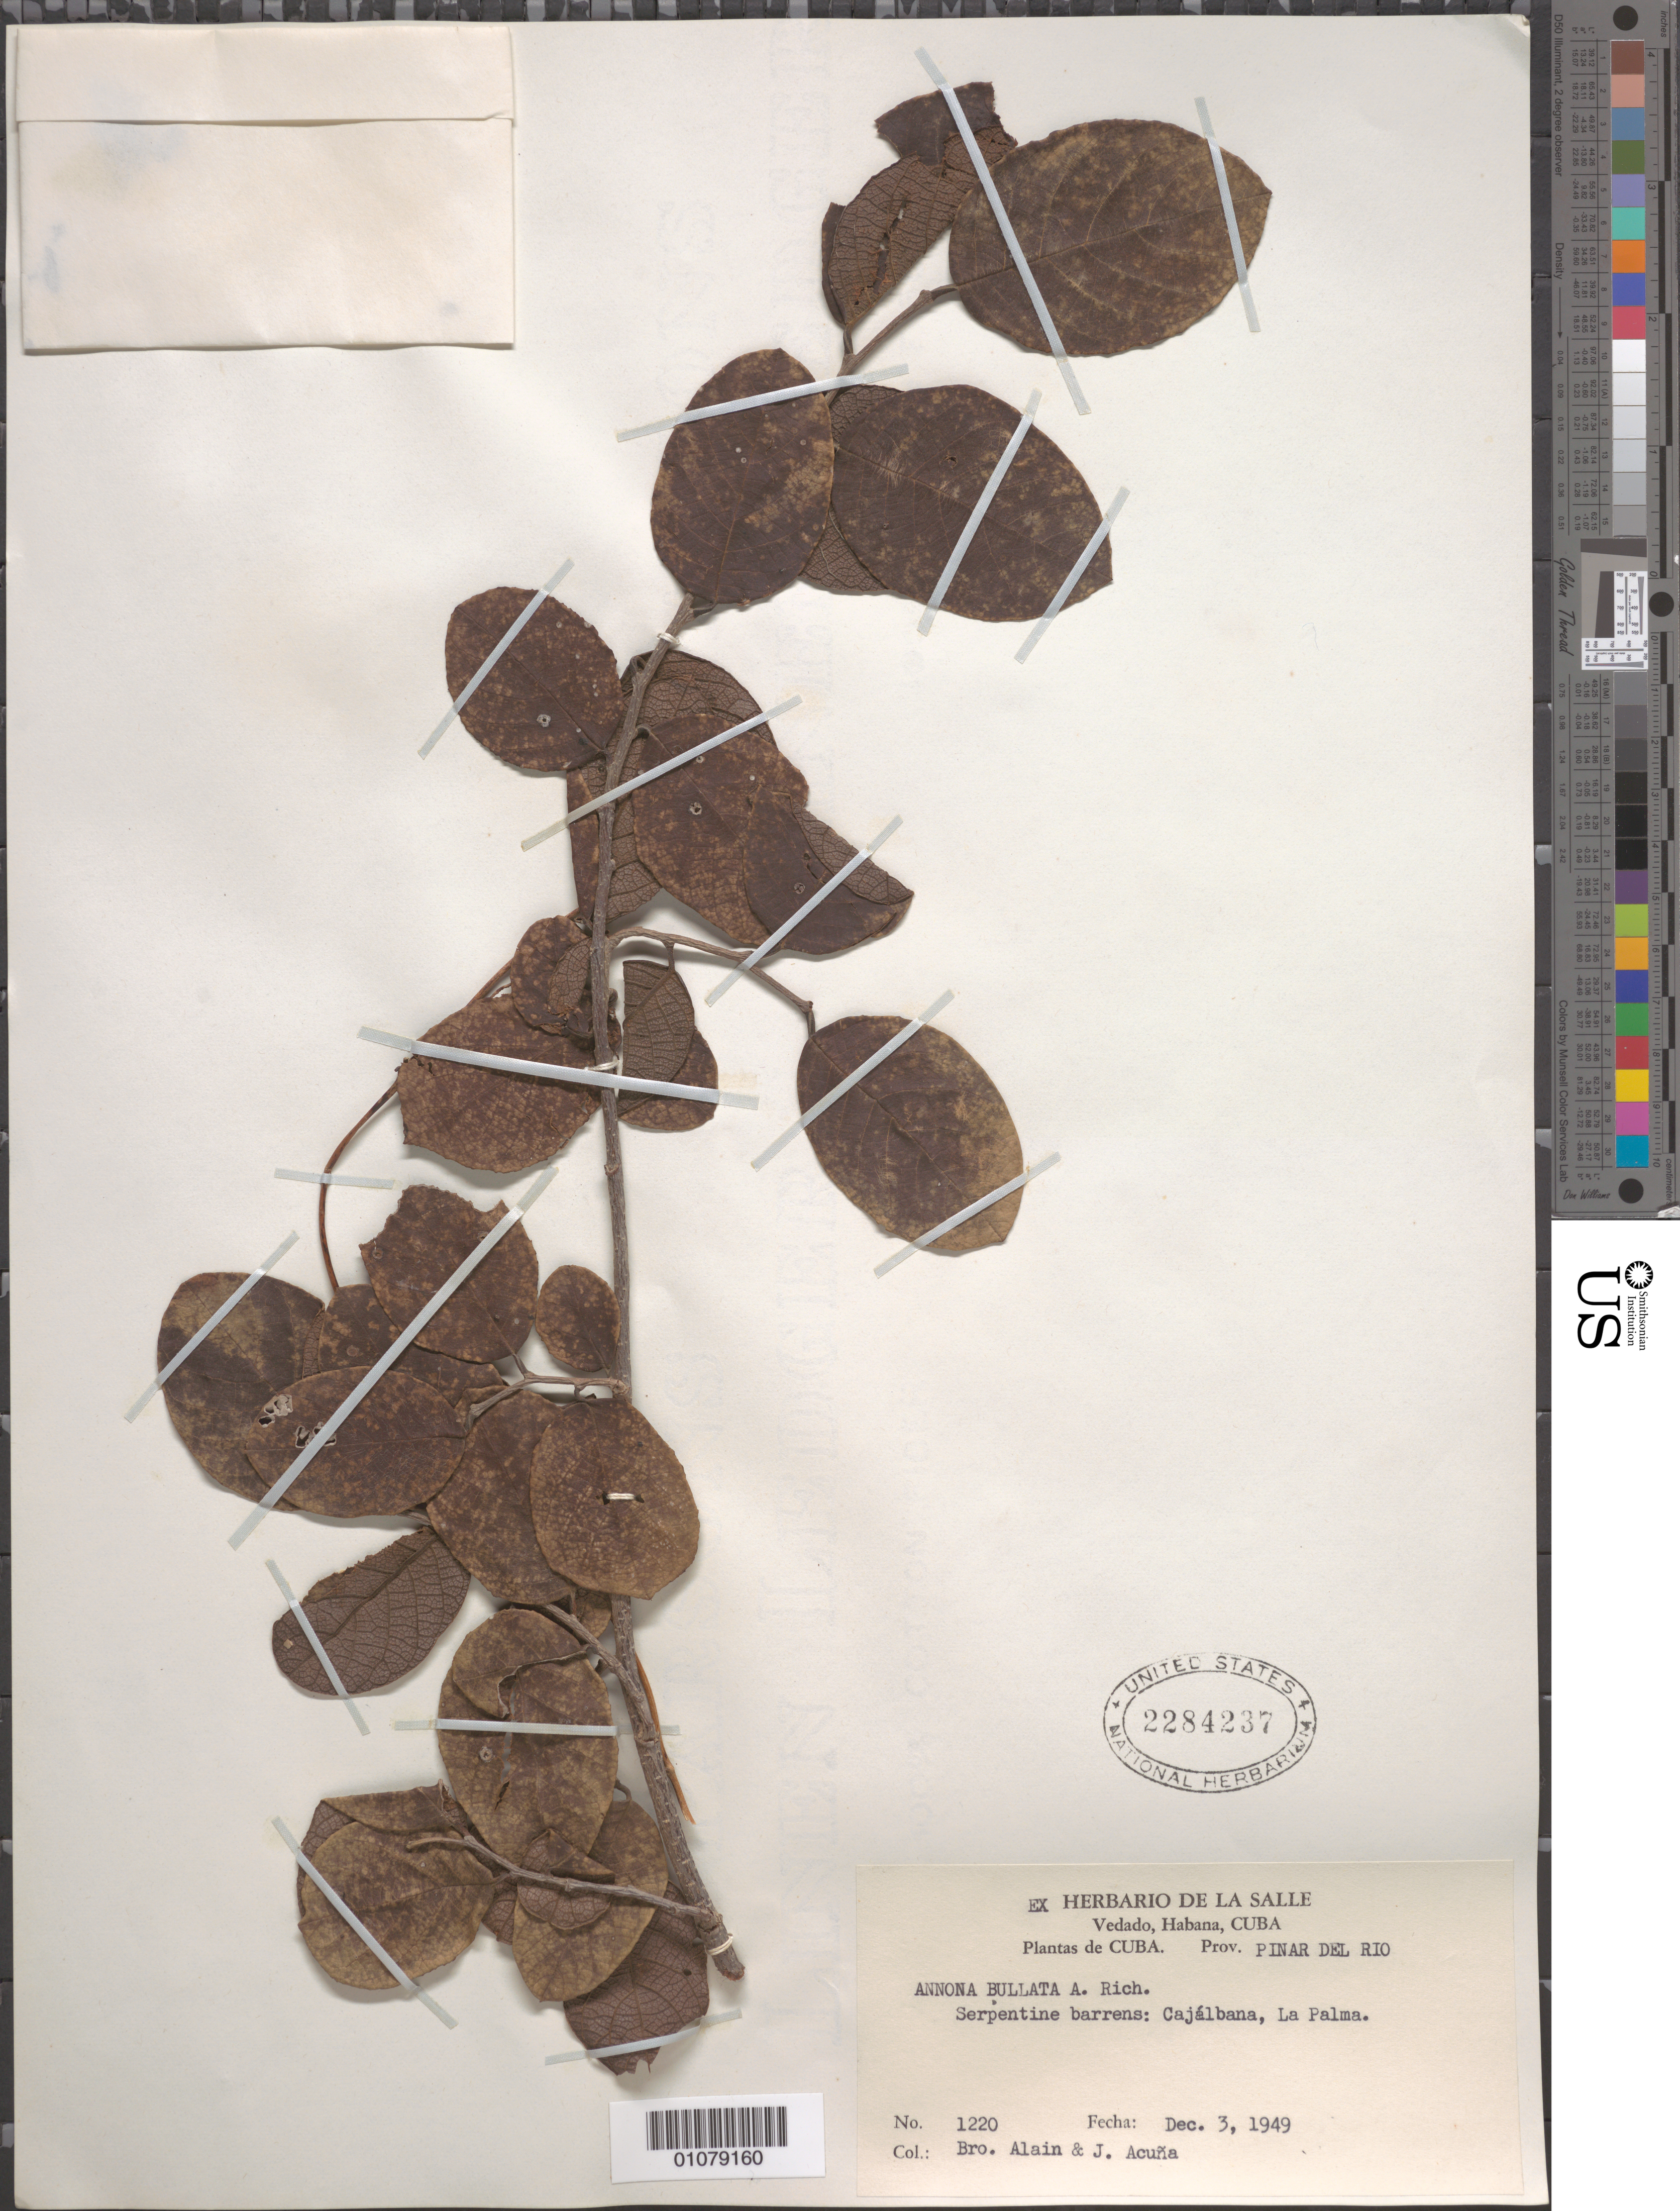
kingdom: Plantae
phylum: Tracheophyta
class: Magnoliopsida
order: Magnoliales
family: Annonaceae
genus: Annona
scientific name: Annona bullata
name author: A. Rich.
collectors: A. H. Liogier & J. Acuña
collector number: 1220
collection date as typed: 03 Dec 1949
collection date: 1949-12-03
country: Cuba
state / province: Pinar del Rio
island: Cuba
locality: Pinar del Rio Serpentine barrens: Cajalbana, La Palma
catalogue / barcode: US 2284237